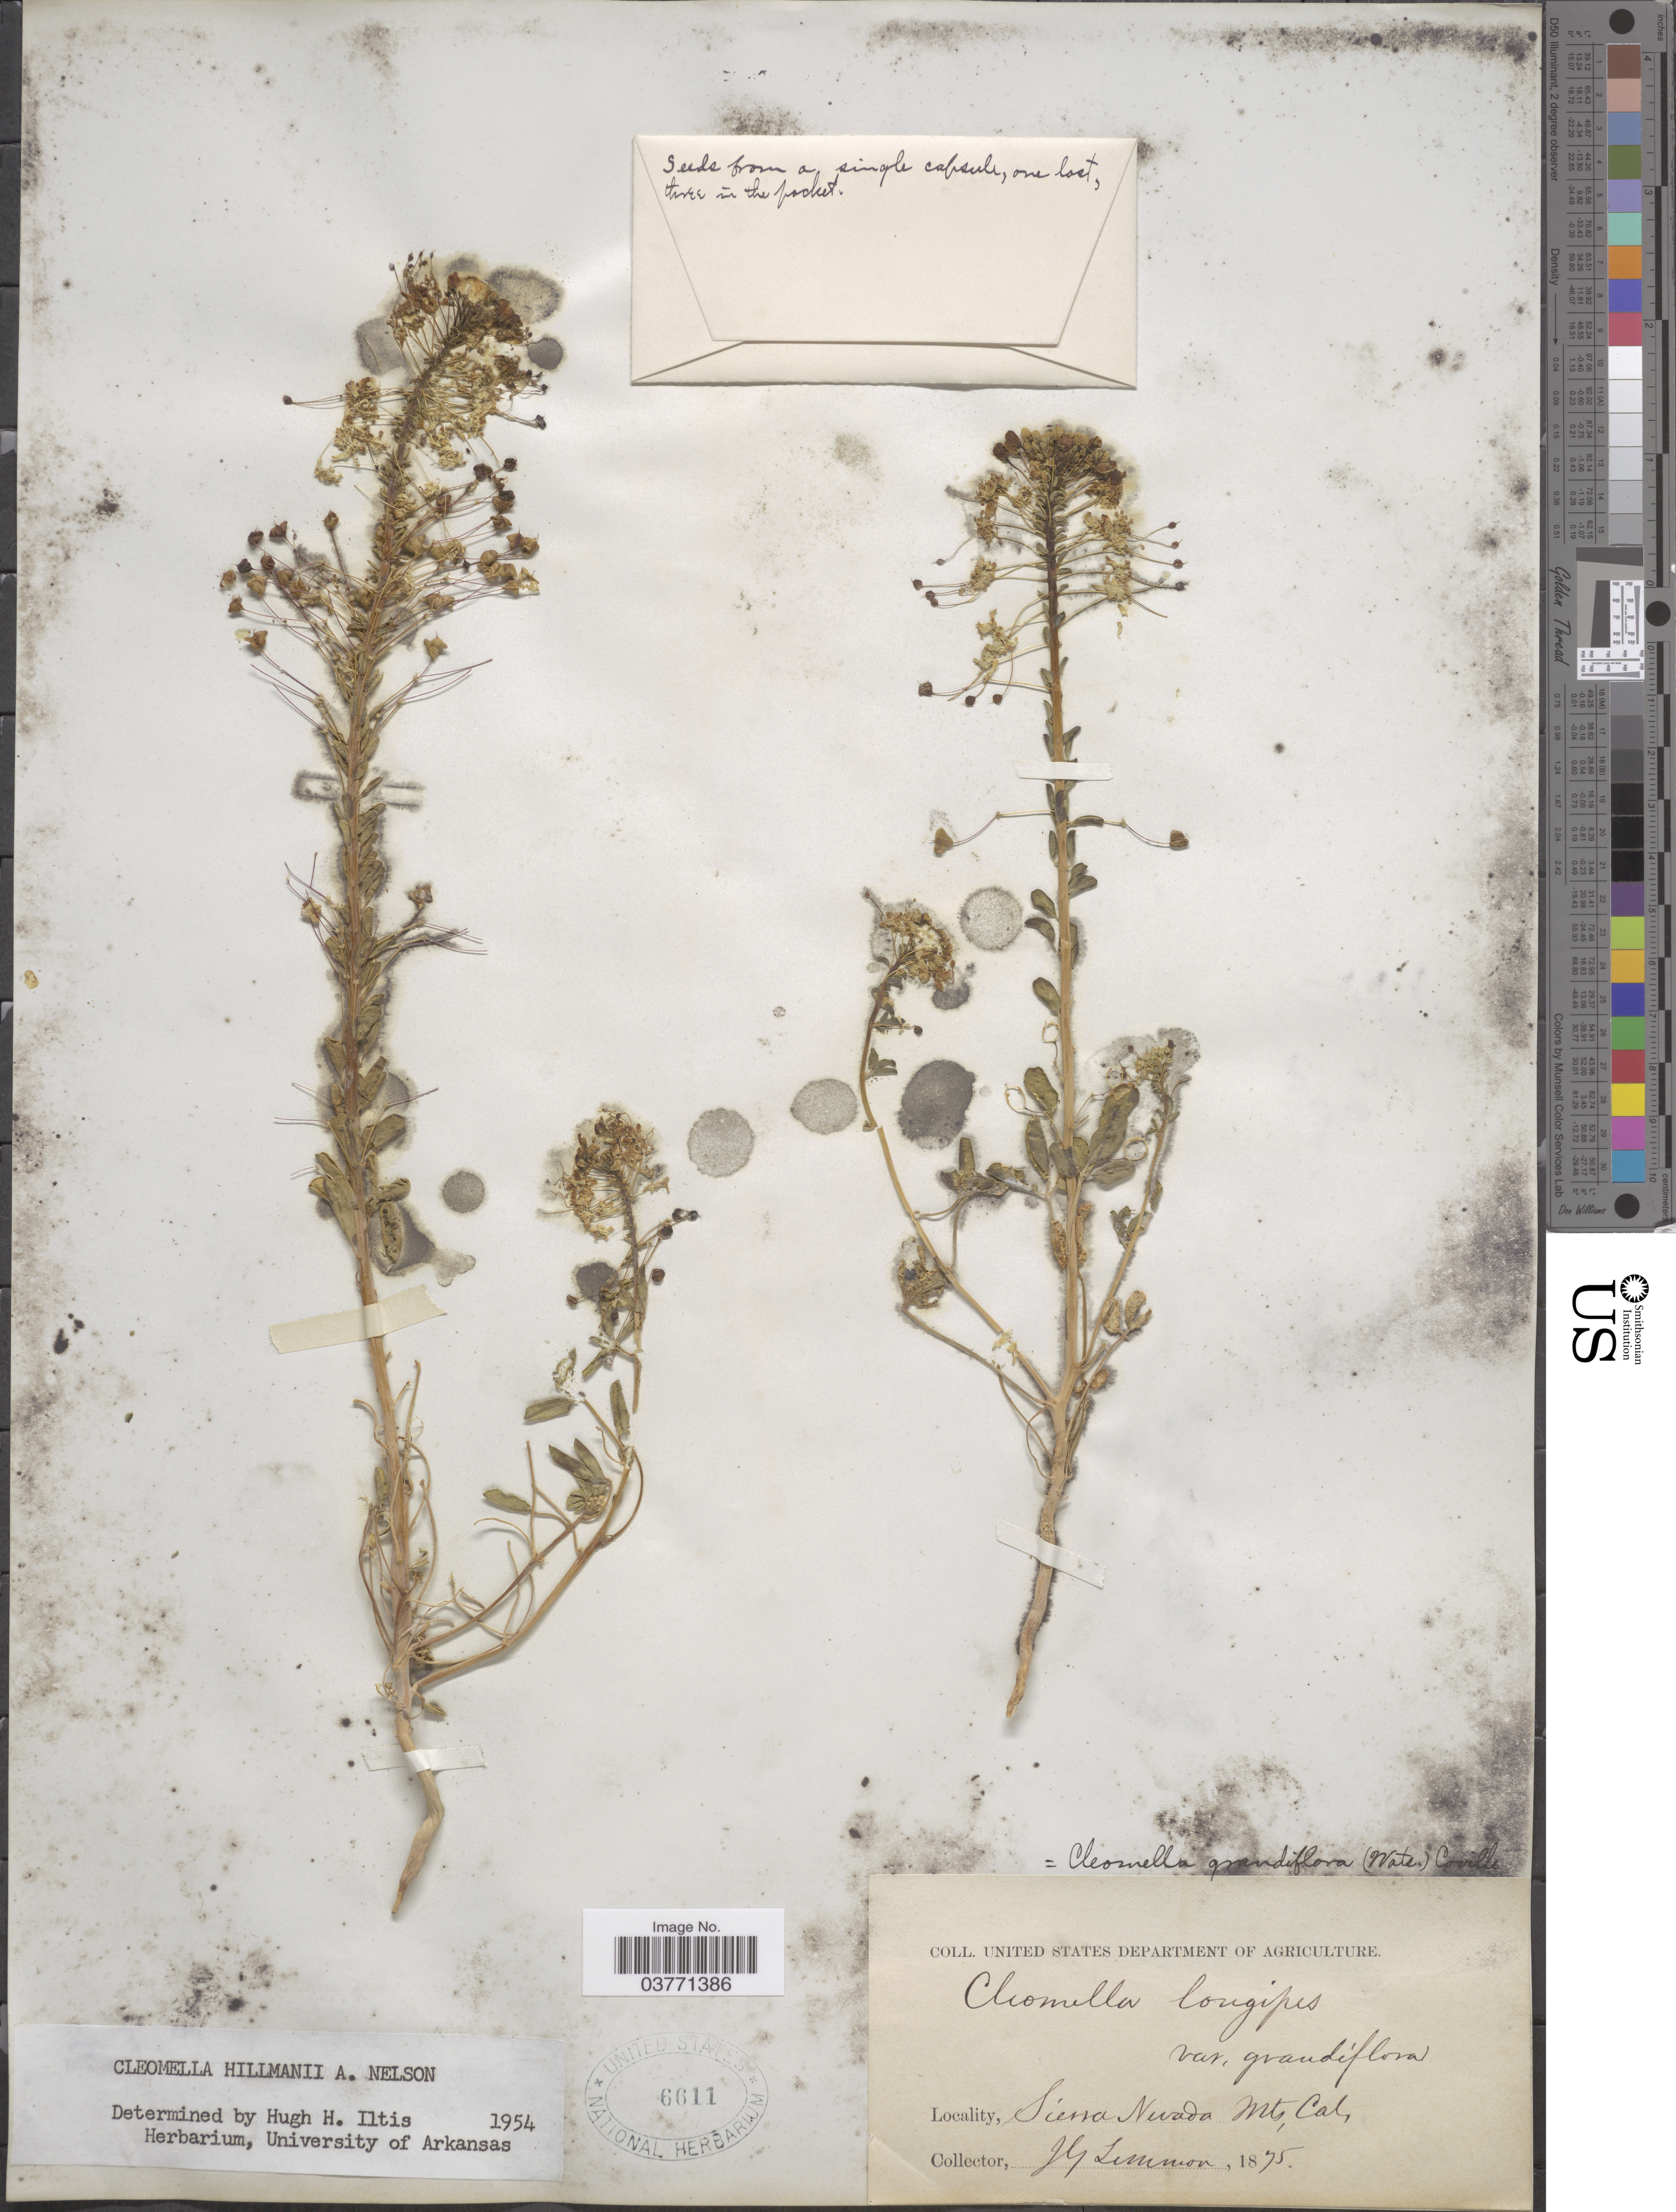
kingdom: Plantae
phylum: Tracheophyta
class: Magnoliopsida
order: Brassicales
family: Cleomaceae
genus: Cleomella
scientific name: Cleomella hillmanii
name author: A. Nelson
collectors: J. Lemmon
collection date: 1875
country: United States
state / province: California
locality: Sierra Nevada Mts.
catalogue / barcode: US 6611